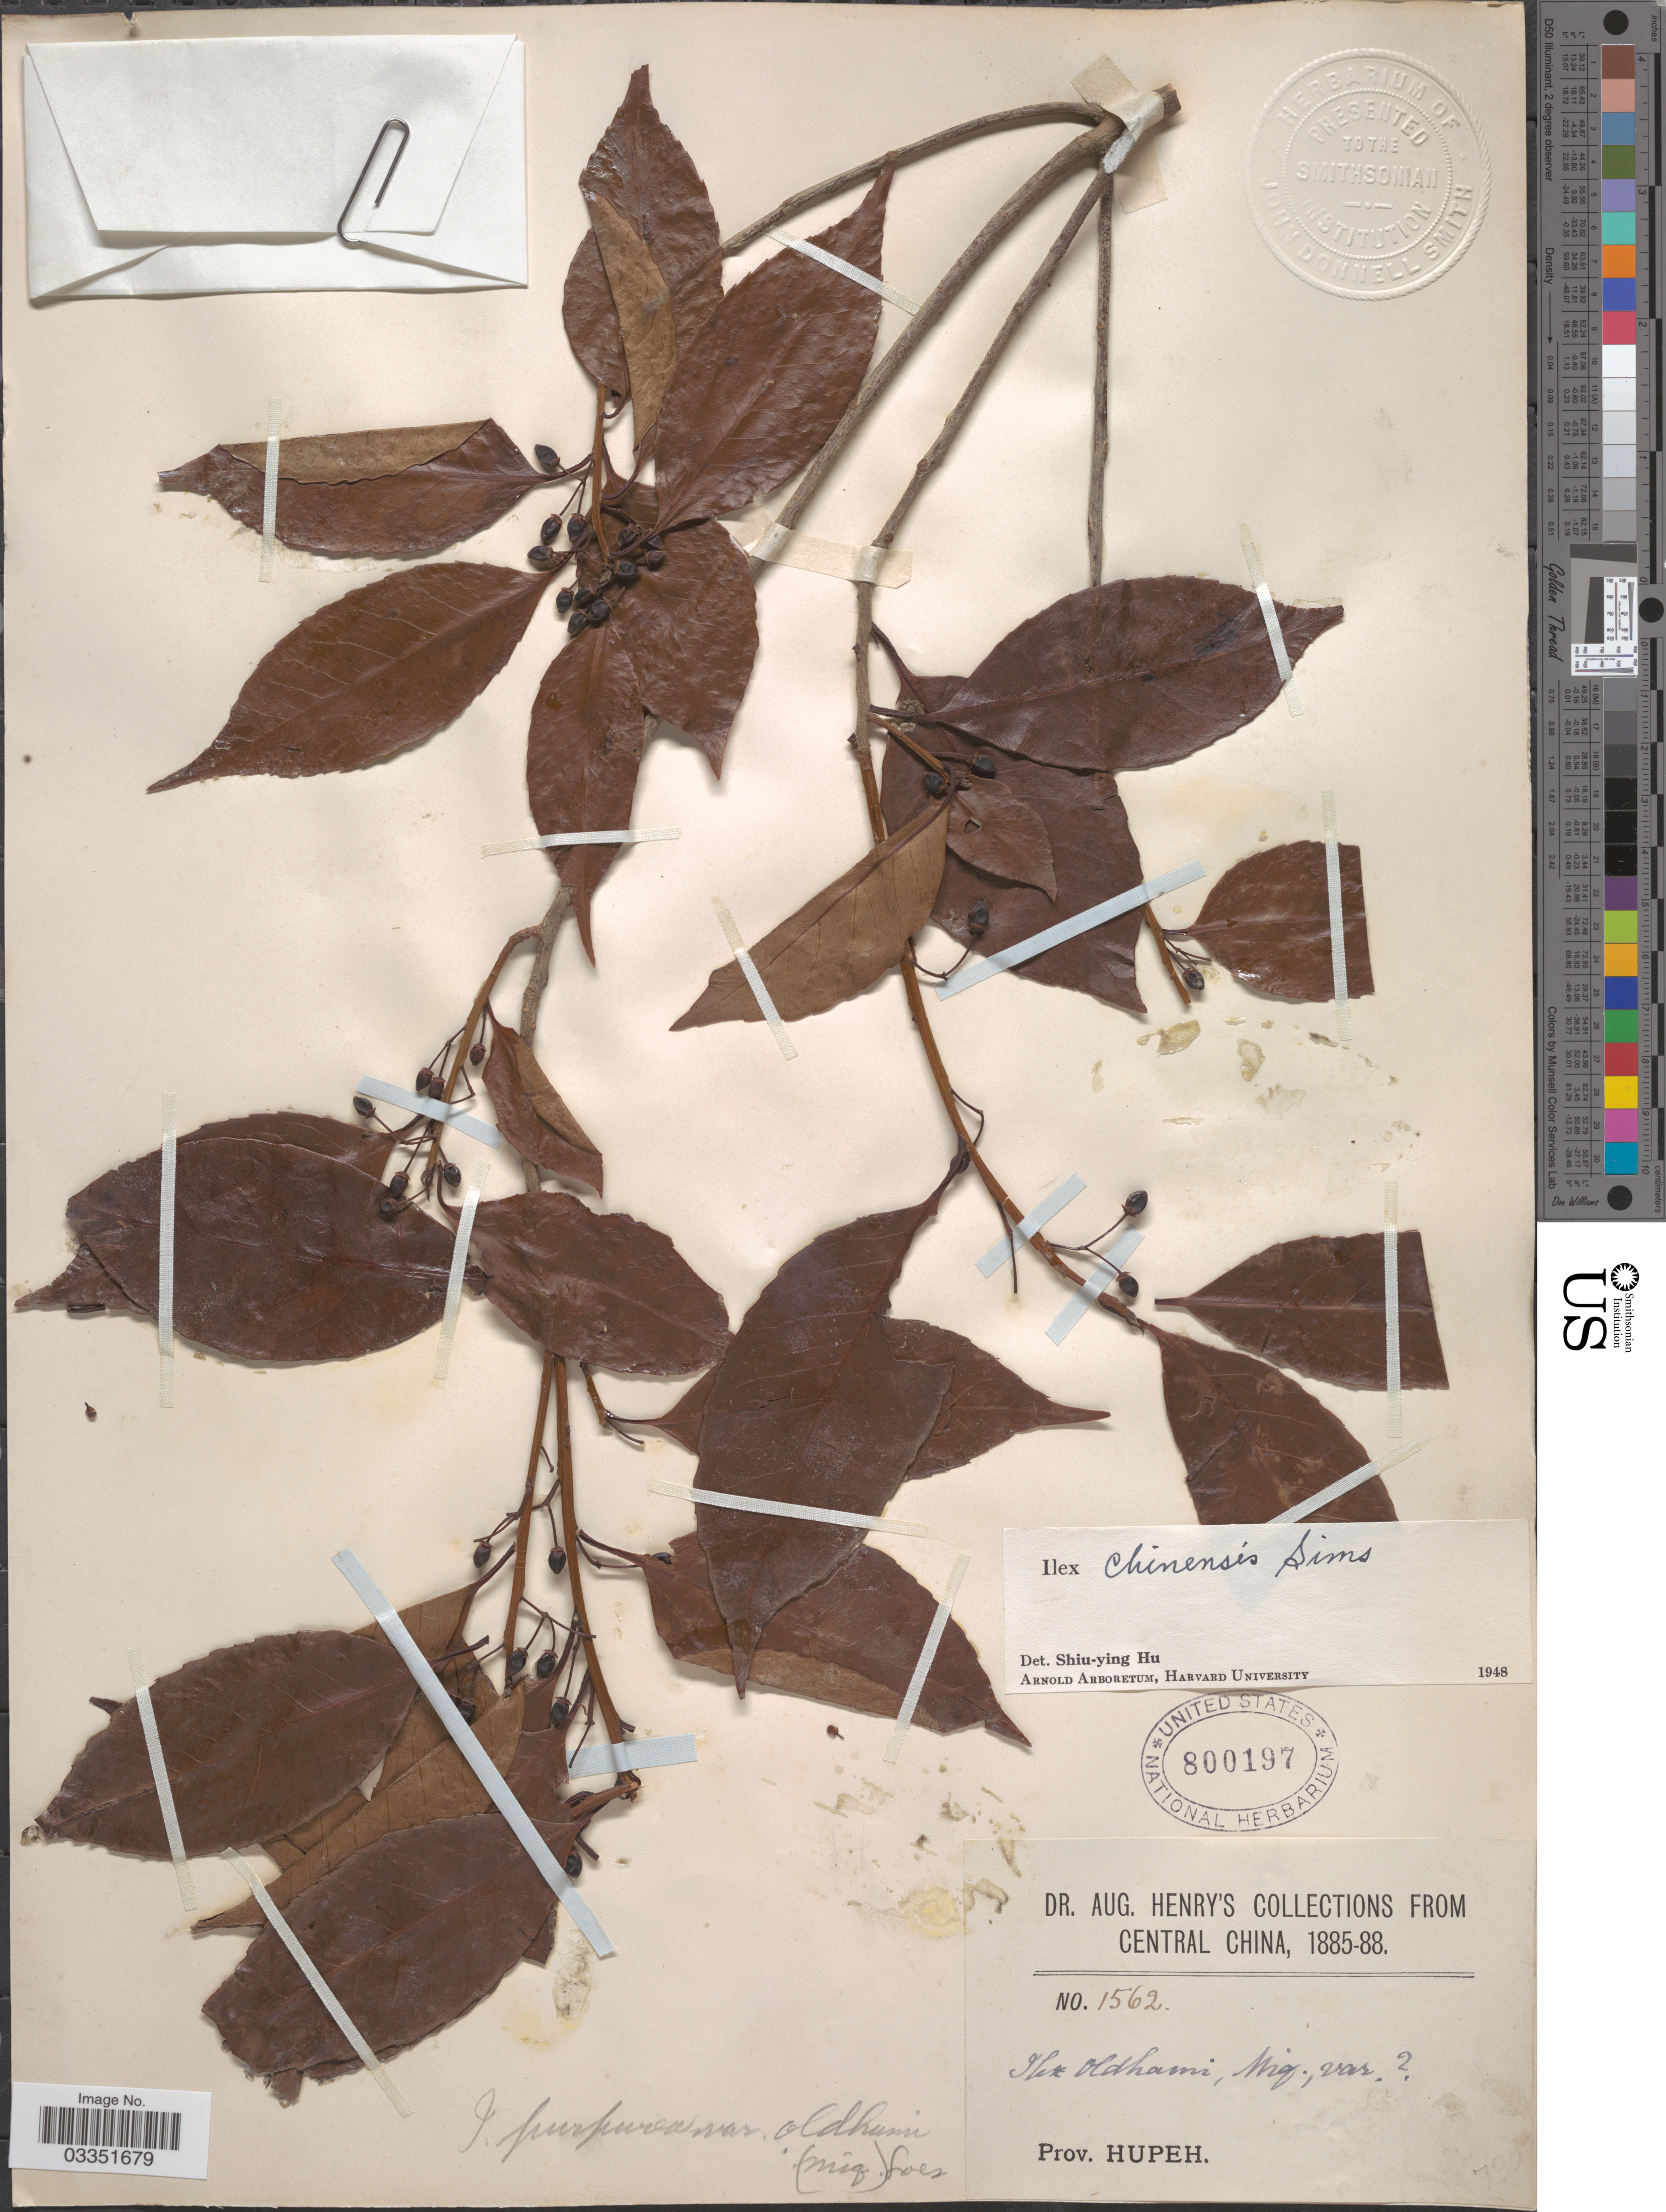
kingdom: Plantae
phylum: Tracheophyta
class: Magnoliopsida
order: Aquifoliales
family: Aquifoliaceae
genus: Ilex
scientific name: Ilex chinensis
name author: Sims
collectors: A. Henry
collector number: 1562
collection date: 1885/1888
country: China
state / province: Hubei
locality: Central China. Prov. Hupeh.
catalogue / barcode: US 800197